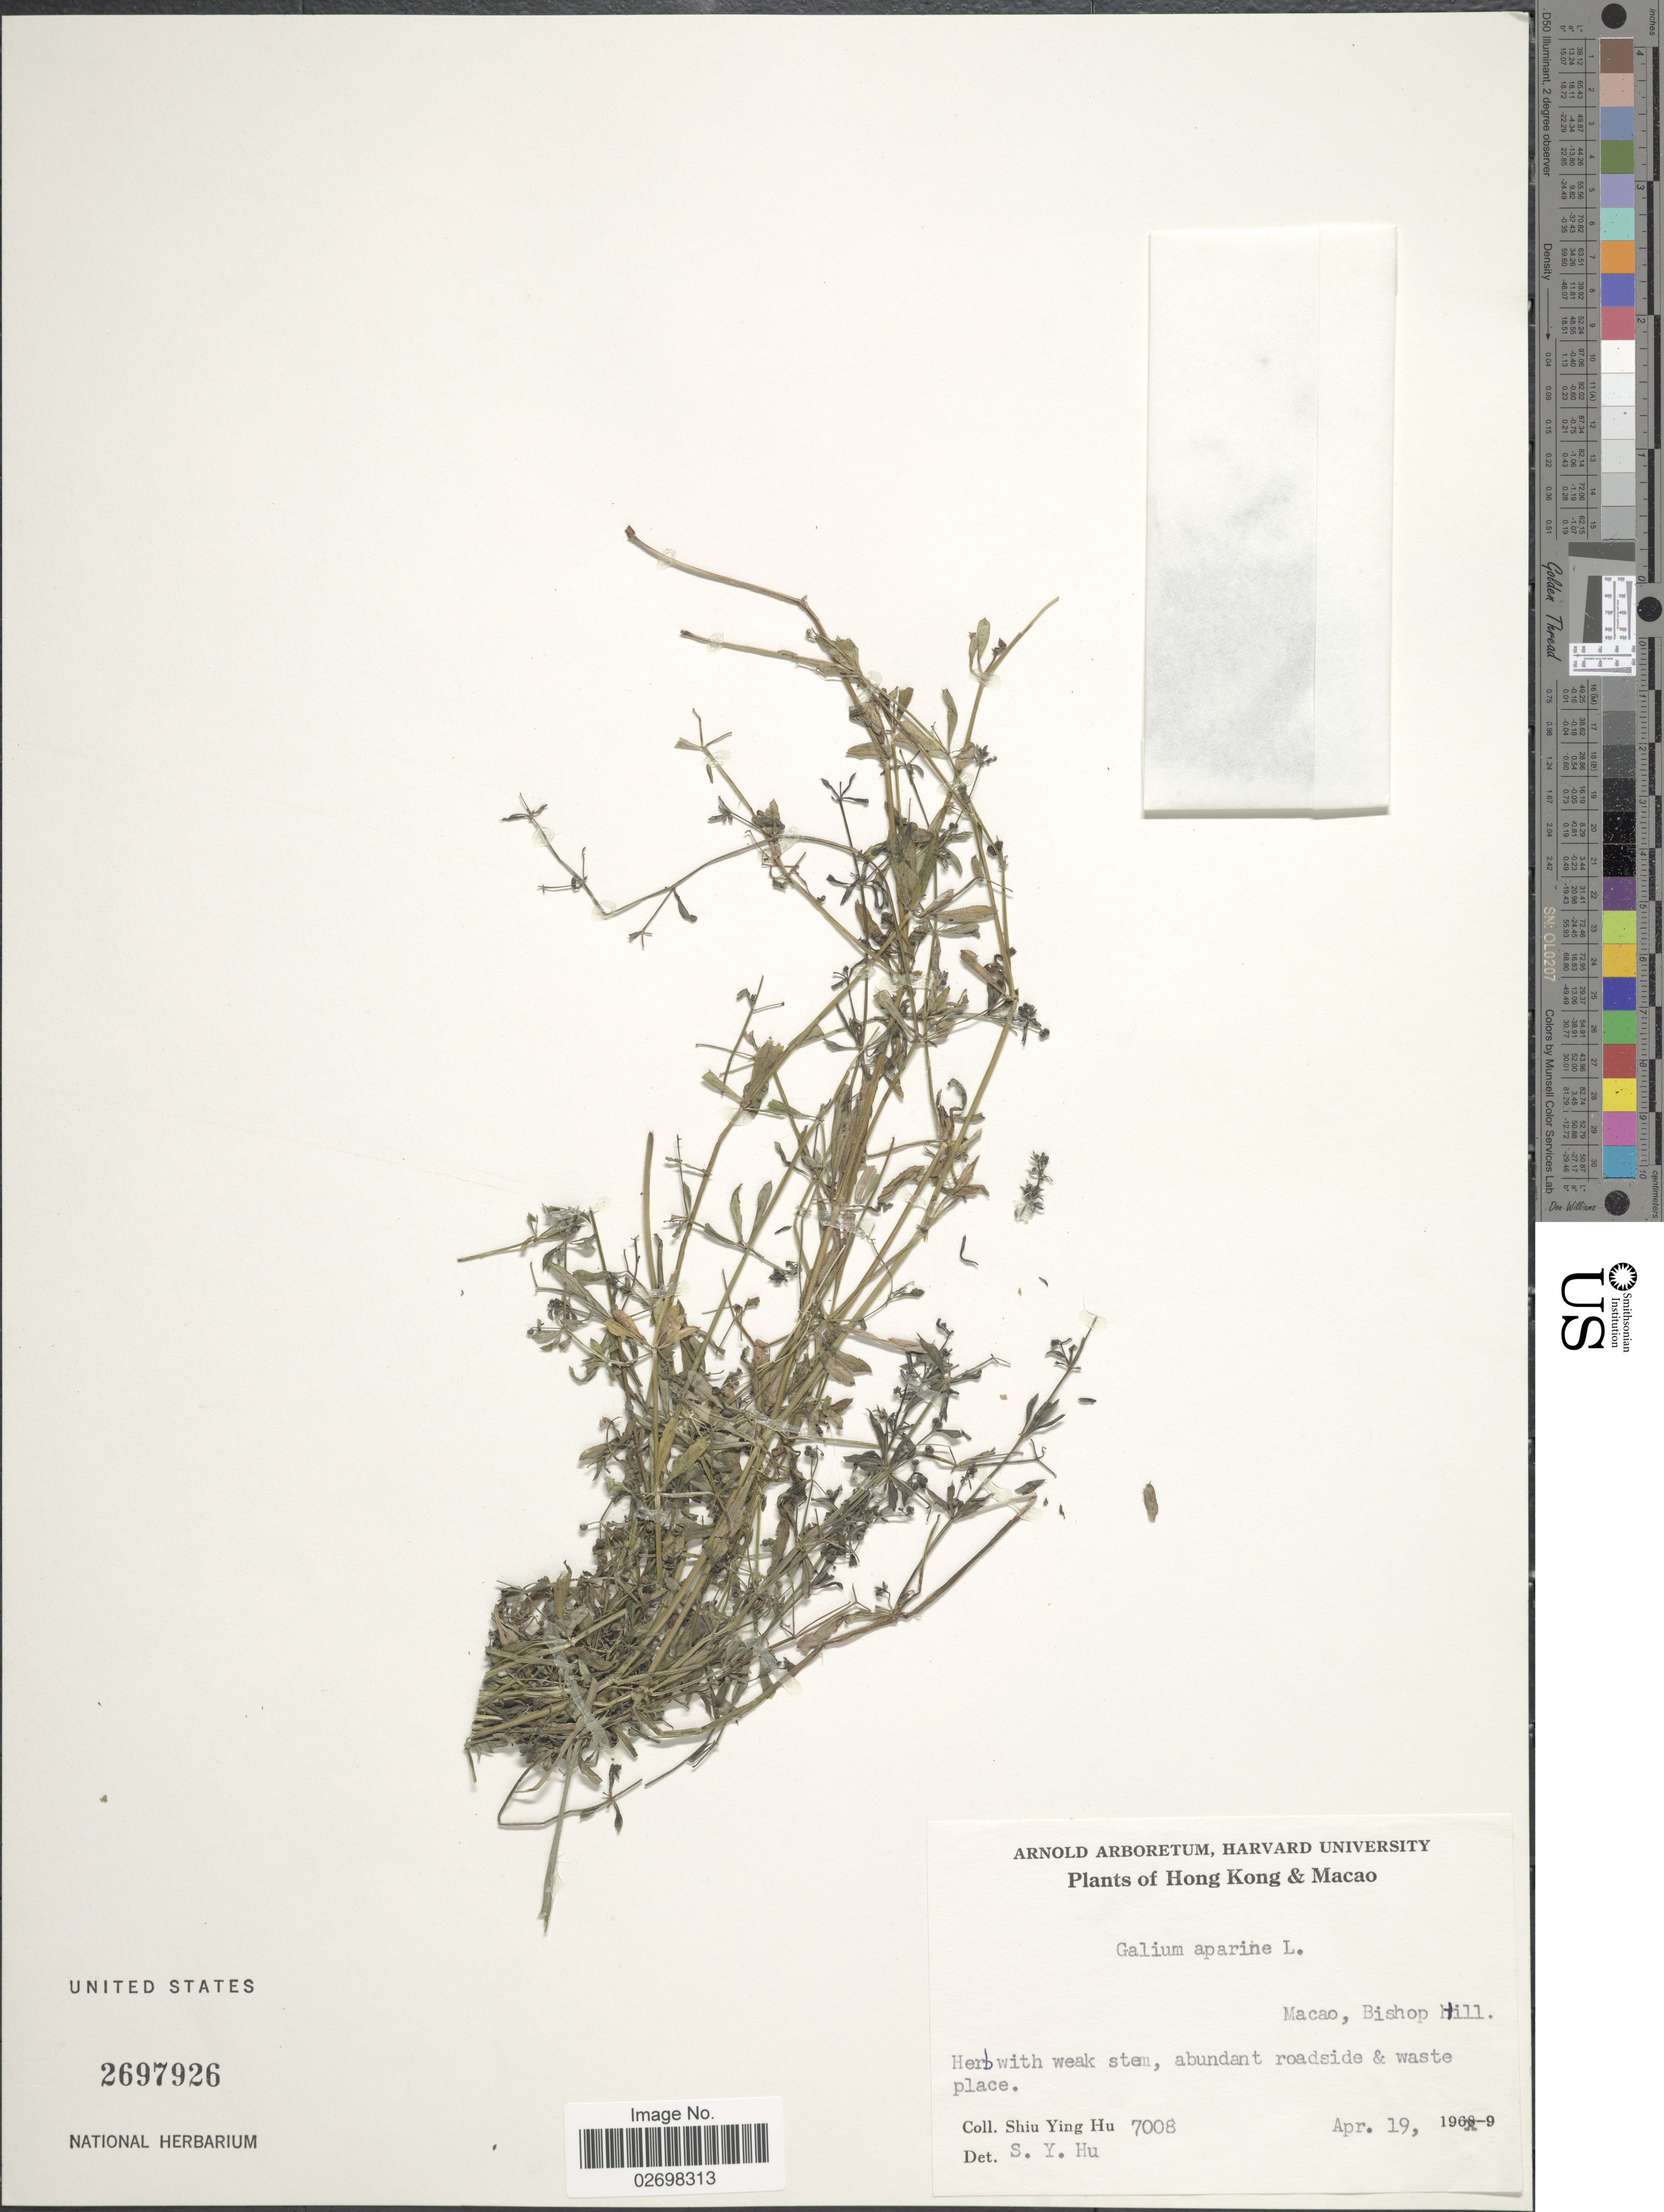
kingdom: Plantae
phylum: Tracheophyta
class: Magnoliopsida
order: Gentianales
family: Rubiaceae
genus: Galium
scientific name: Galium aparine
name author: L.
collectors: S. Y. Hu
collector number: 7008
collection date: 1909-04-19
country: China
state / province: Hong Kong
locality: Macao, Bishop Hill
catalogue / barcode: US 2697926